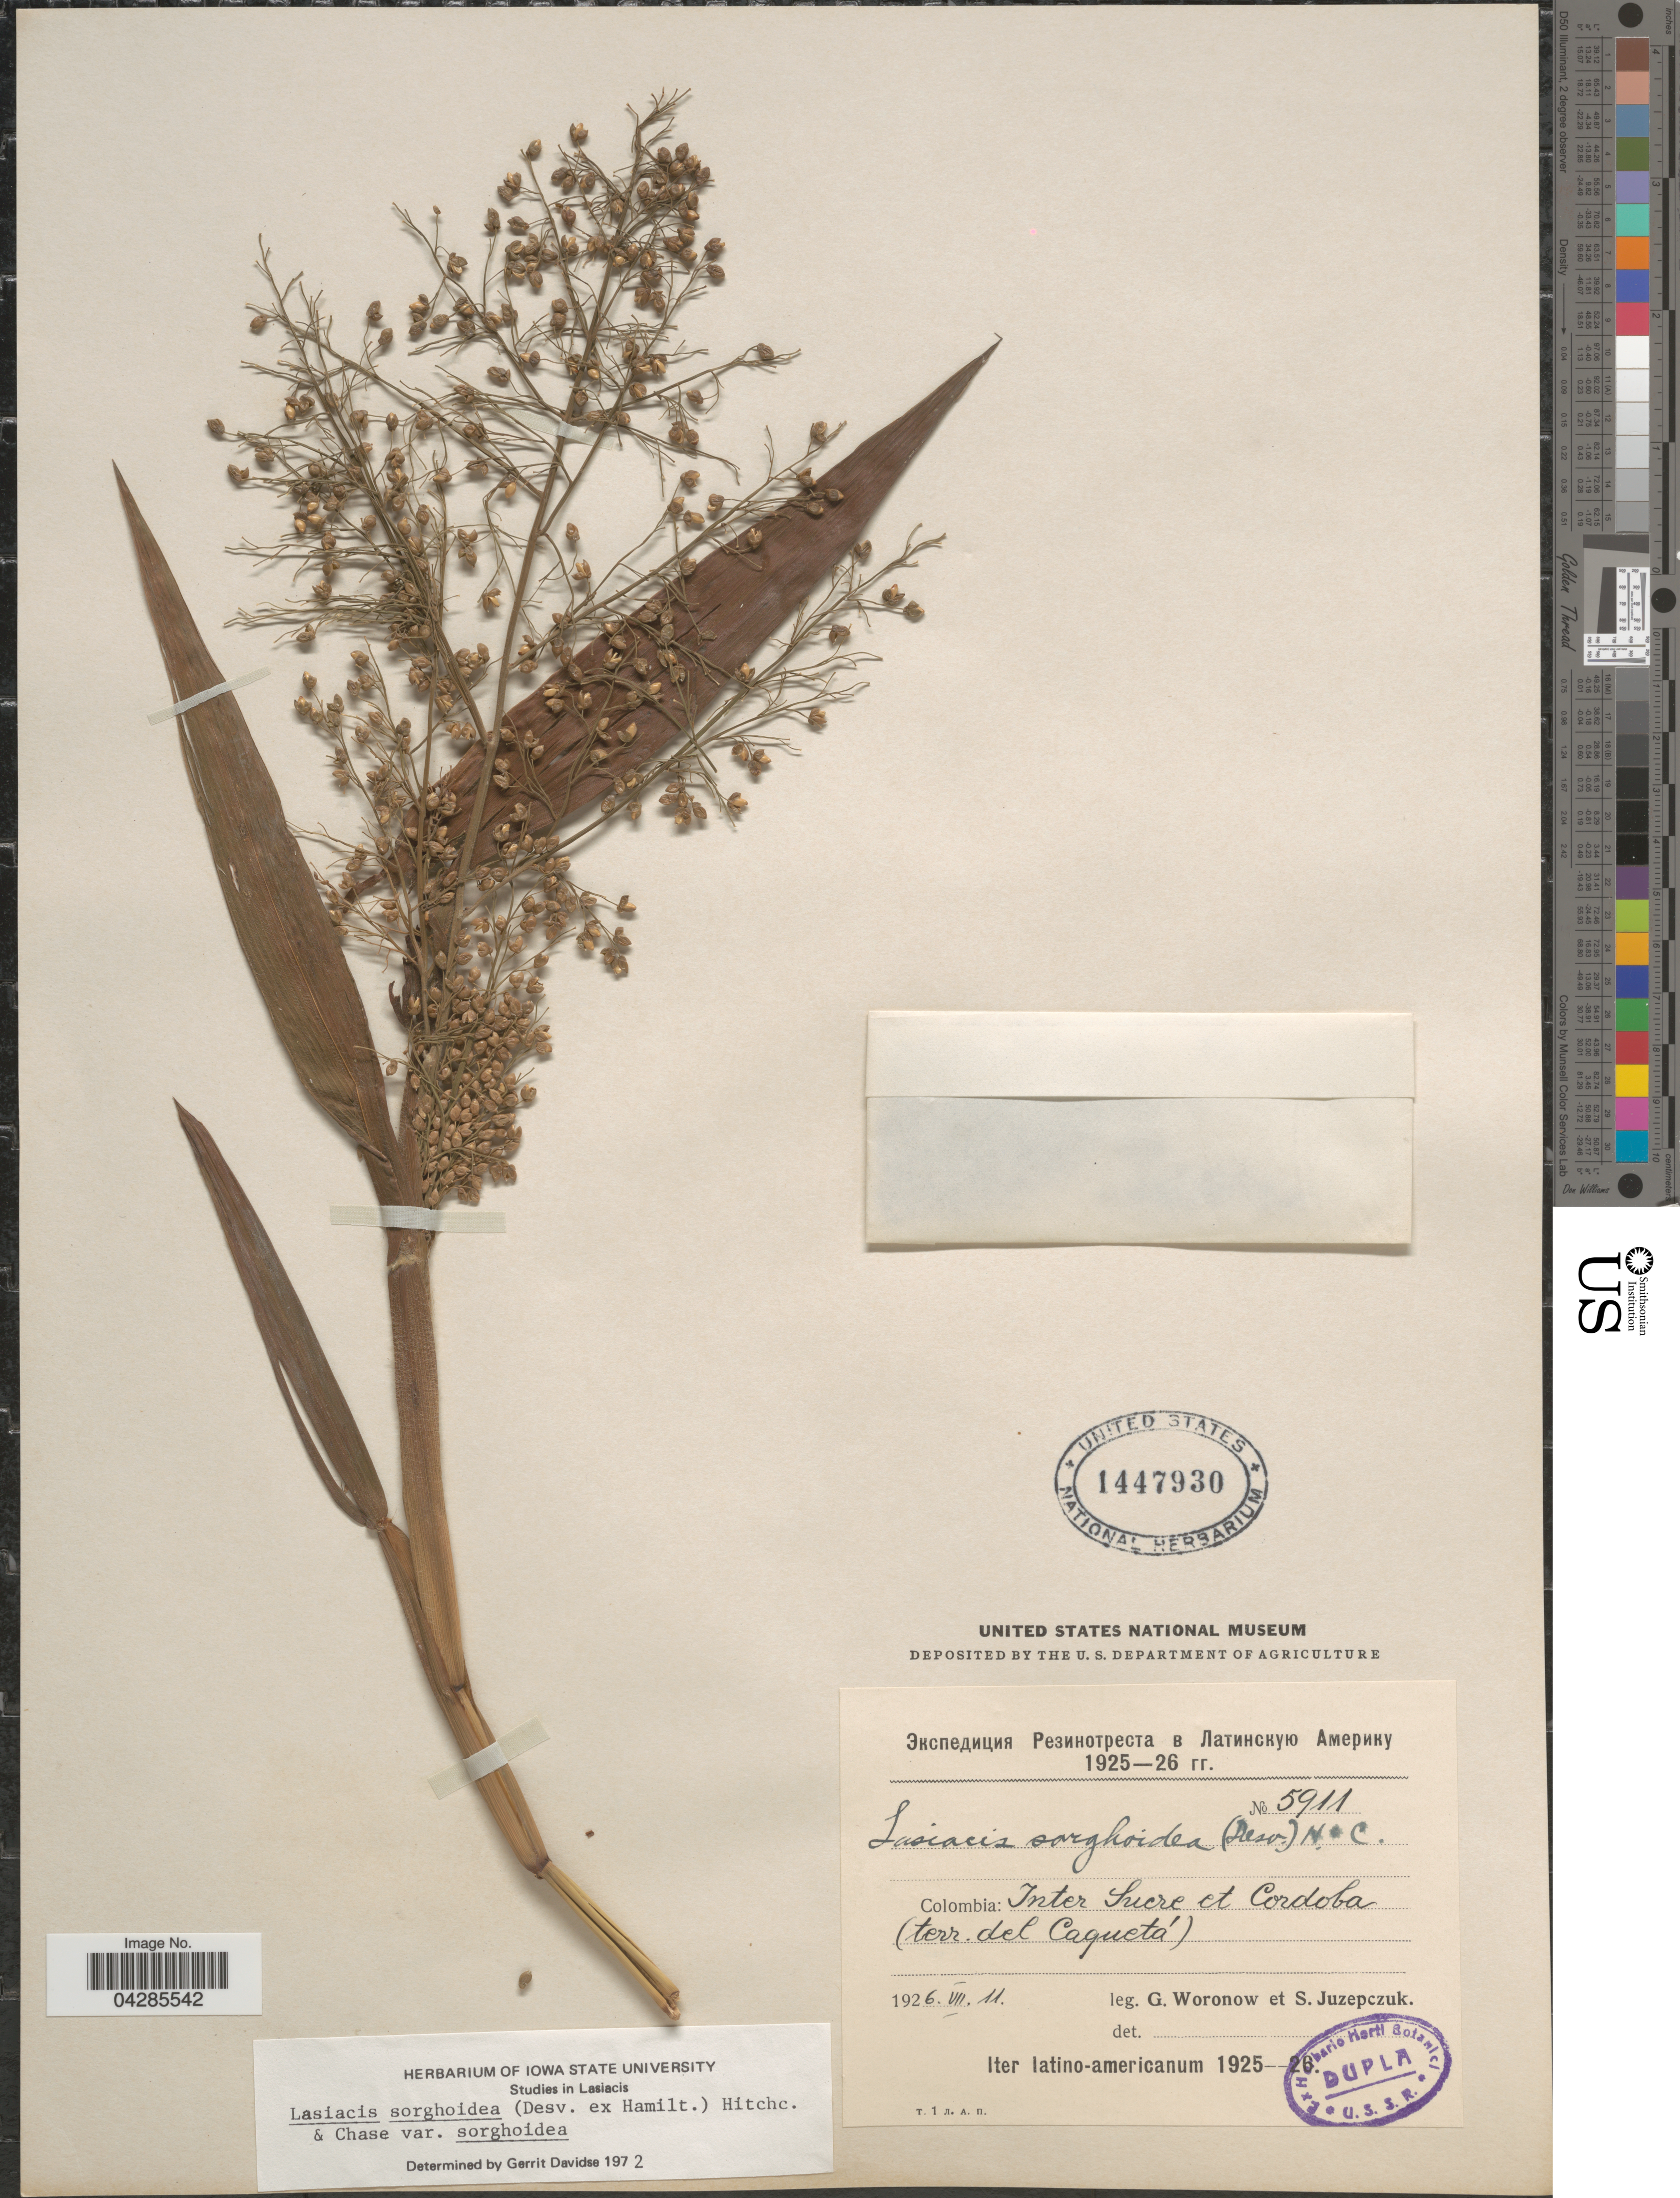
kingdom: Plantae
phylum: Tracheophyta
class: Liliopsida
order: Poales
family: Poaceae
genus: Lasiacis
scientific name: Lasiacis sorghoidea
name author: (Desv. ex Ham.) Hitchc. & Chase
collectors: G. Woronow & S. V. Juzepczuk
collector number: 5911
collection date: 1926-07-11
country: Colombia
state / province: Caquetá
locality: Inter Sucre et Cordoba. Iter latino-americanum 1925-26.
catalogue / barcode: US 1447930